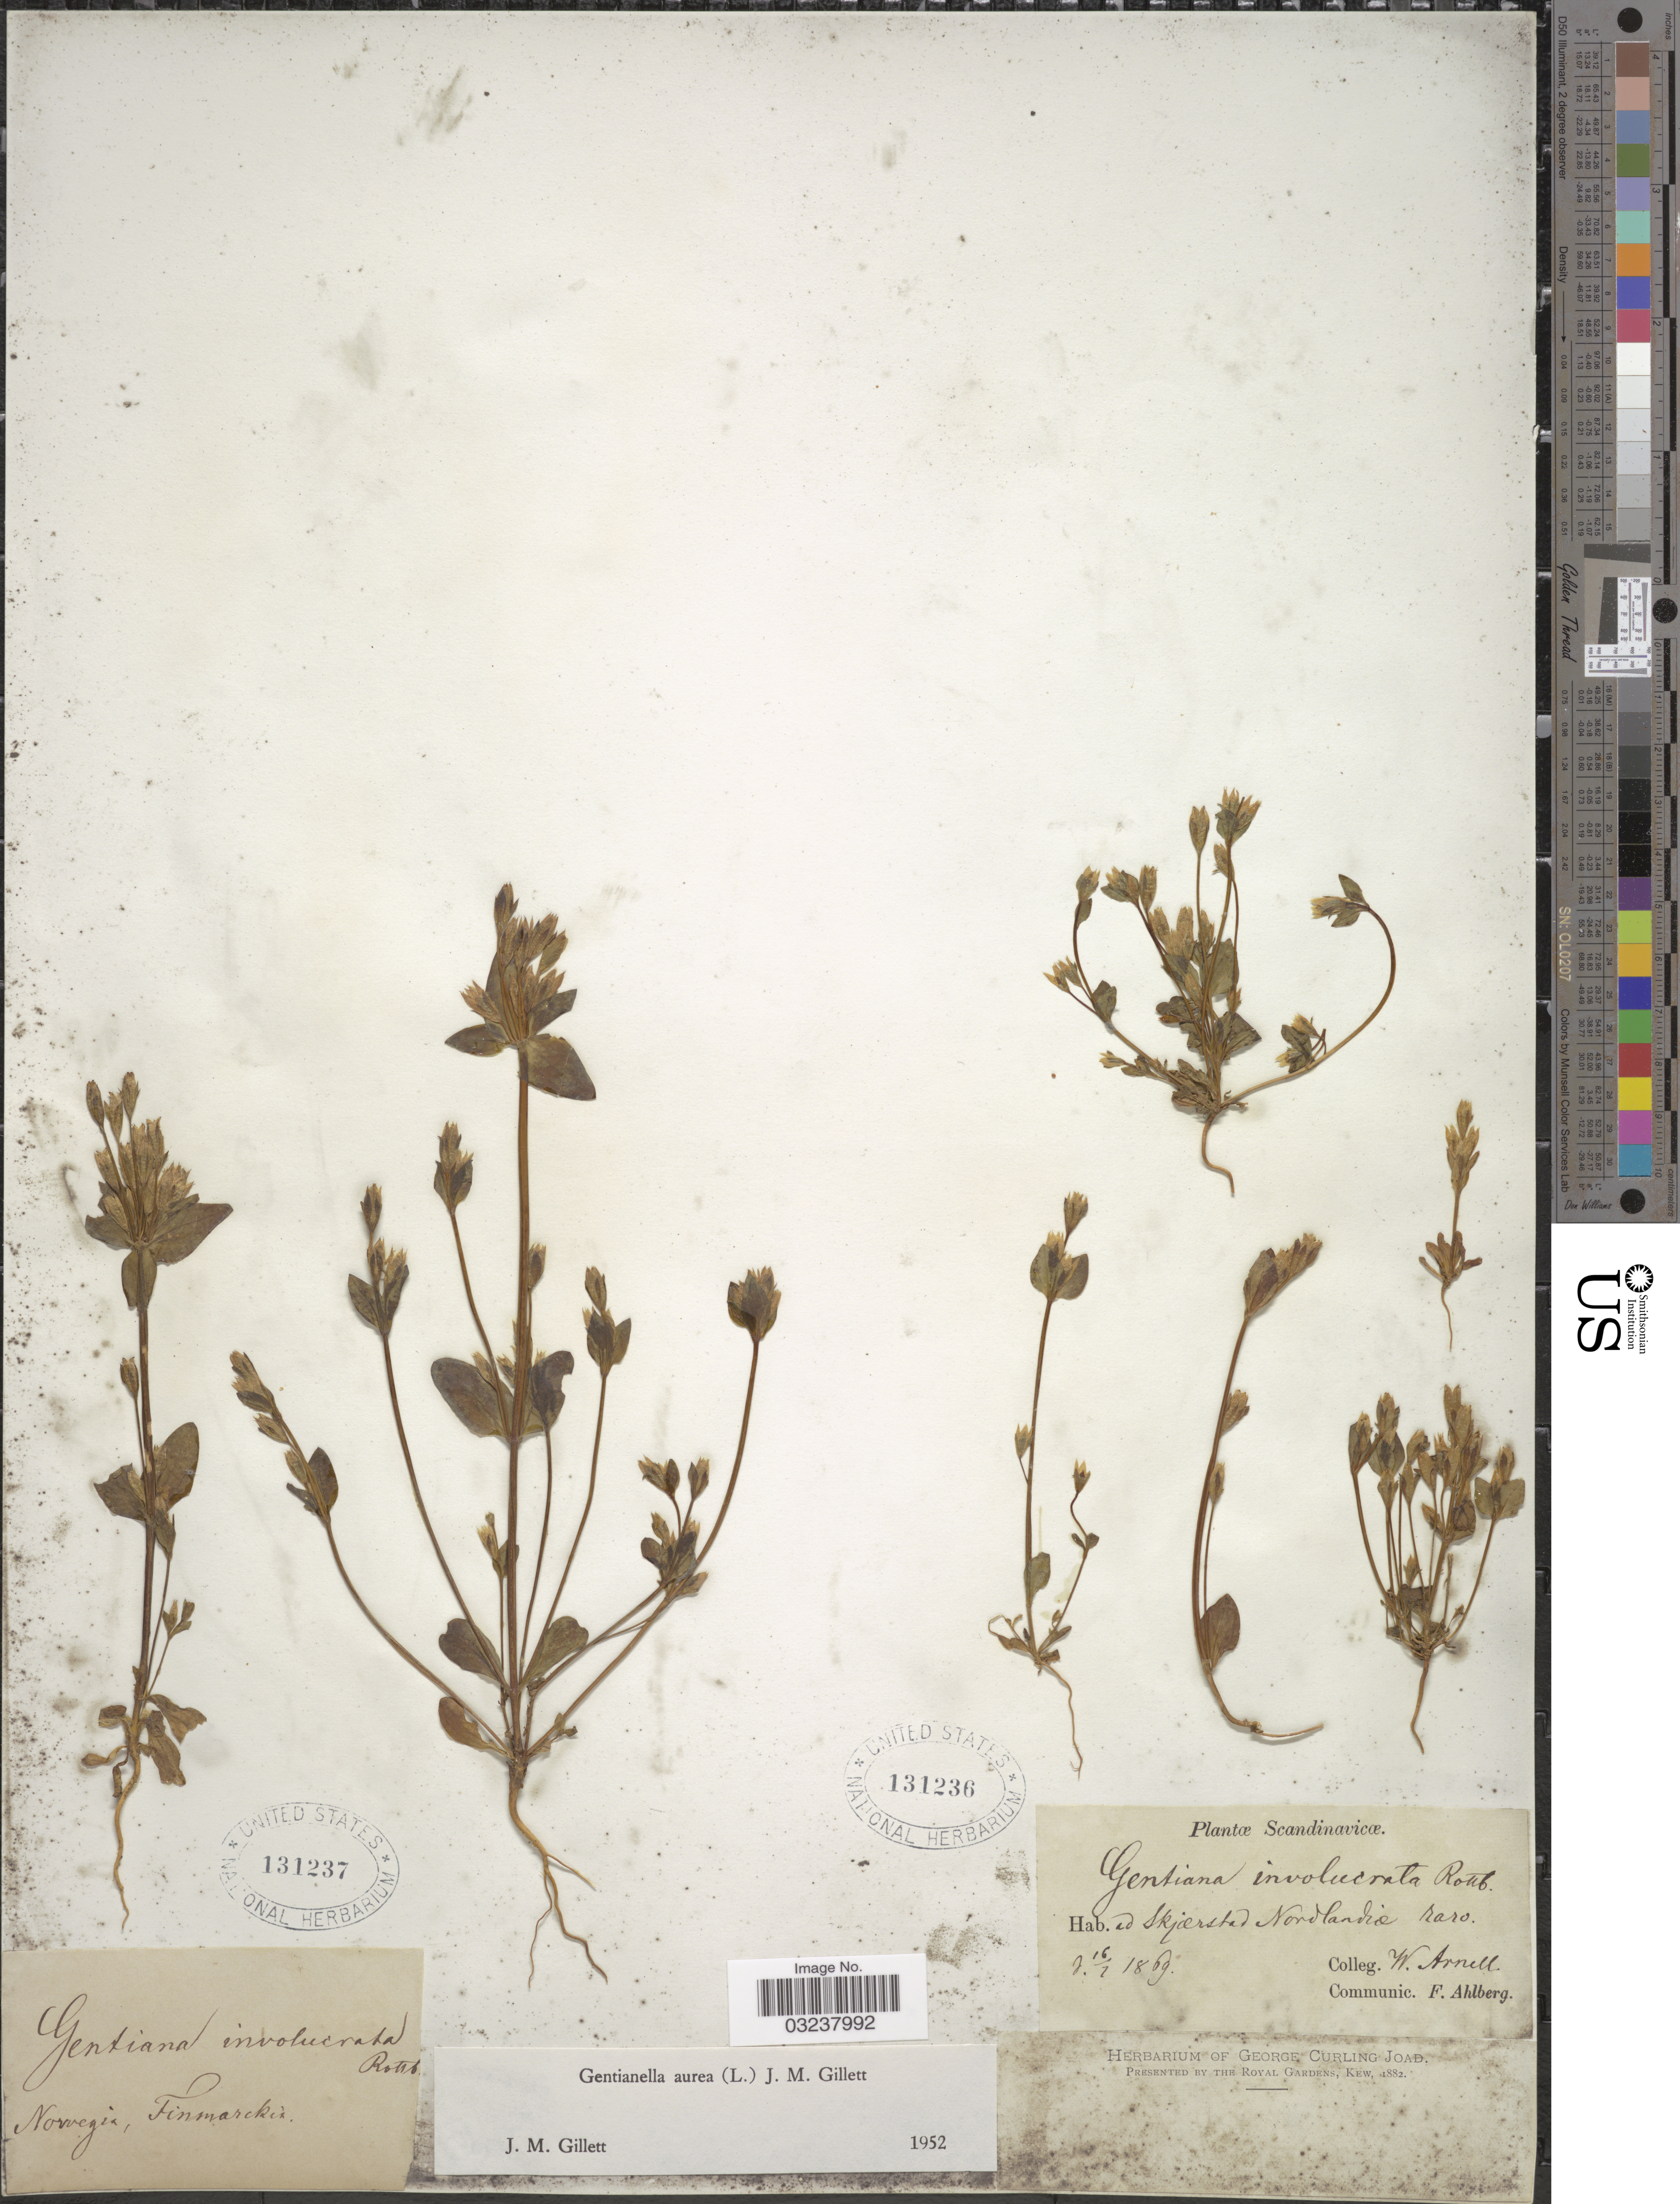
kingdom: Plantae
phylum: Tracheophyta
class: Magnoliopsida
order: Gentianales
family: Gentianaceae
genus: Gentianella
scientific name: Gentianella aurea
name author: (L.) Harry Sm.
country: Norway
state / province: Finnmark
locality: Norwegia, Finnmarckia.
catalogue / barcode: US 131237-2